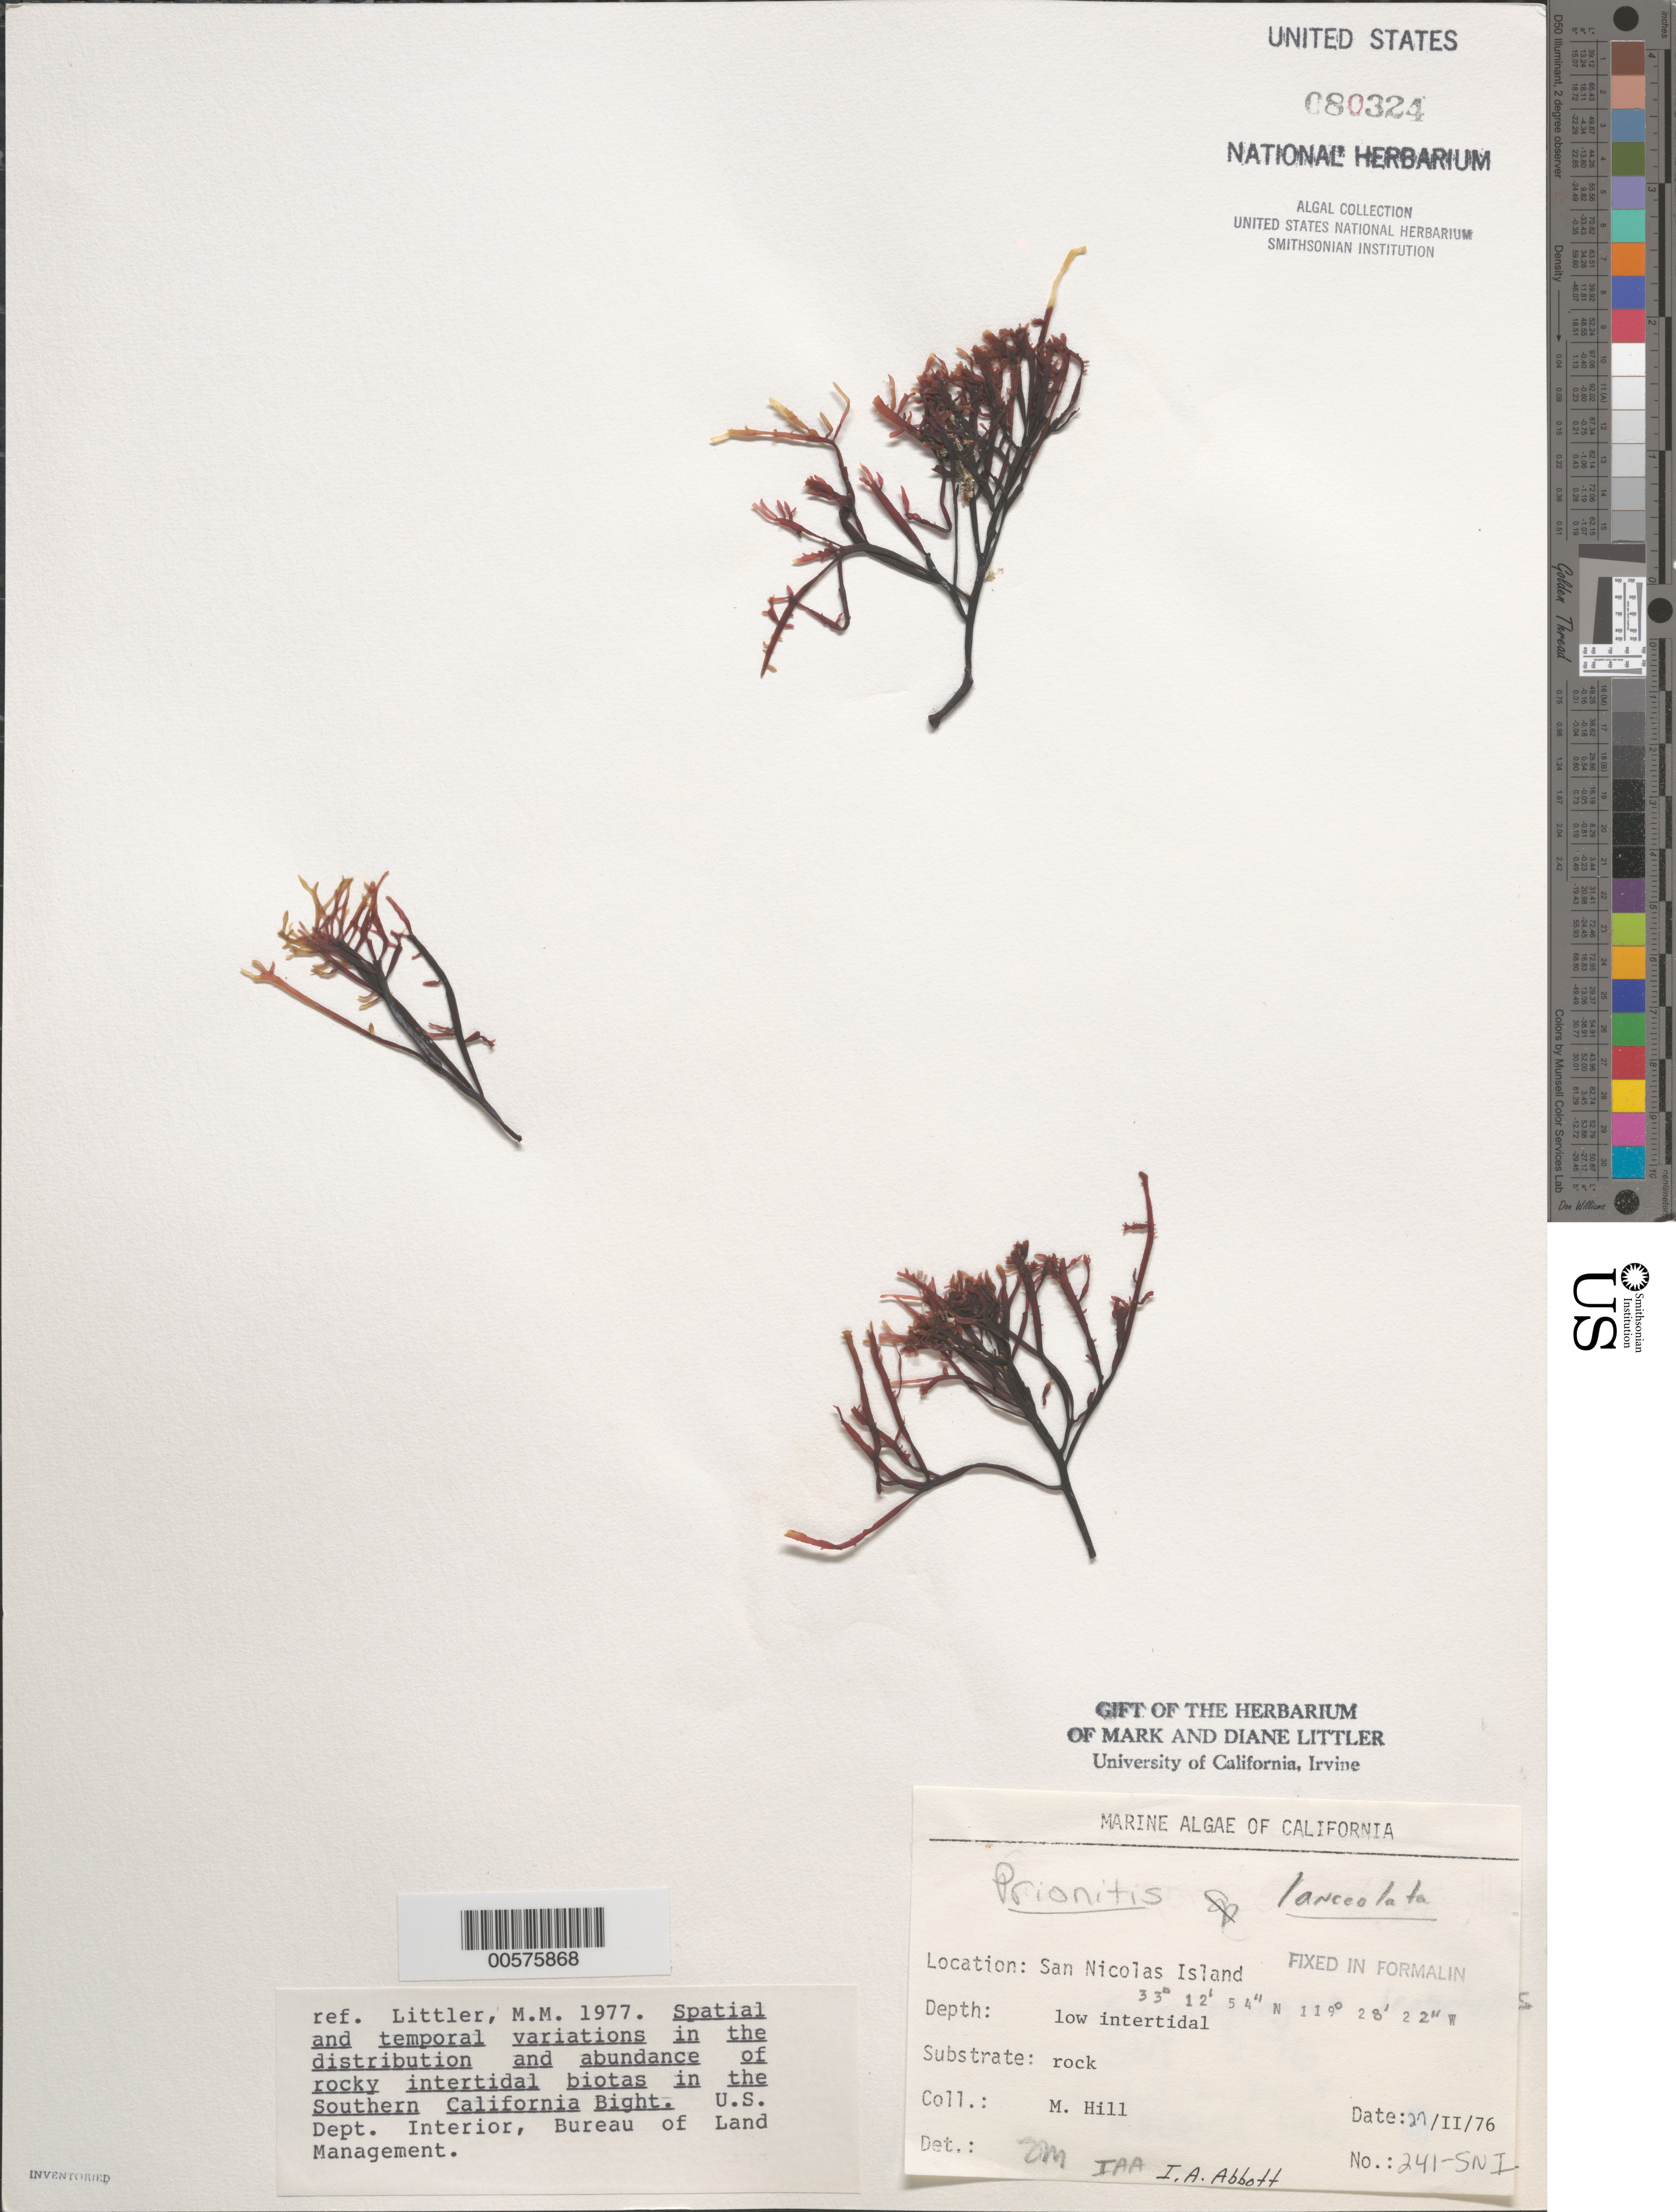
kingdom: Plantae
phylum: Rhodophyta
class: Florideophyceae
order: Cryptonemiales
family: Cryptonemiaceae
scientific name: Prionitis lanceolata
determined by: Abbott, I. A.; Murray, S. N.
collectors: M. Hill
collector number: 241-SNI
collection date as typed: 27 Feb 1976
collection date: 1976-02-27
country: United States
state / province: California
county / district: Ventura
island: San Nicolas Island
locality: Dutch Harbor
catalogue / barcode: US 80324